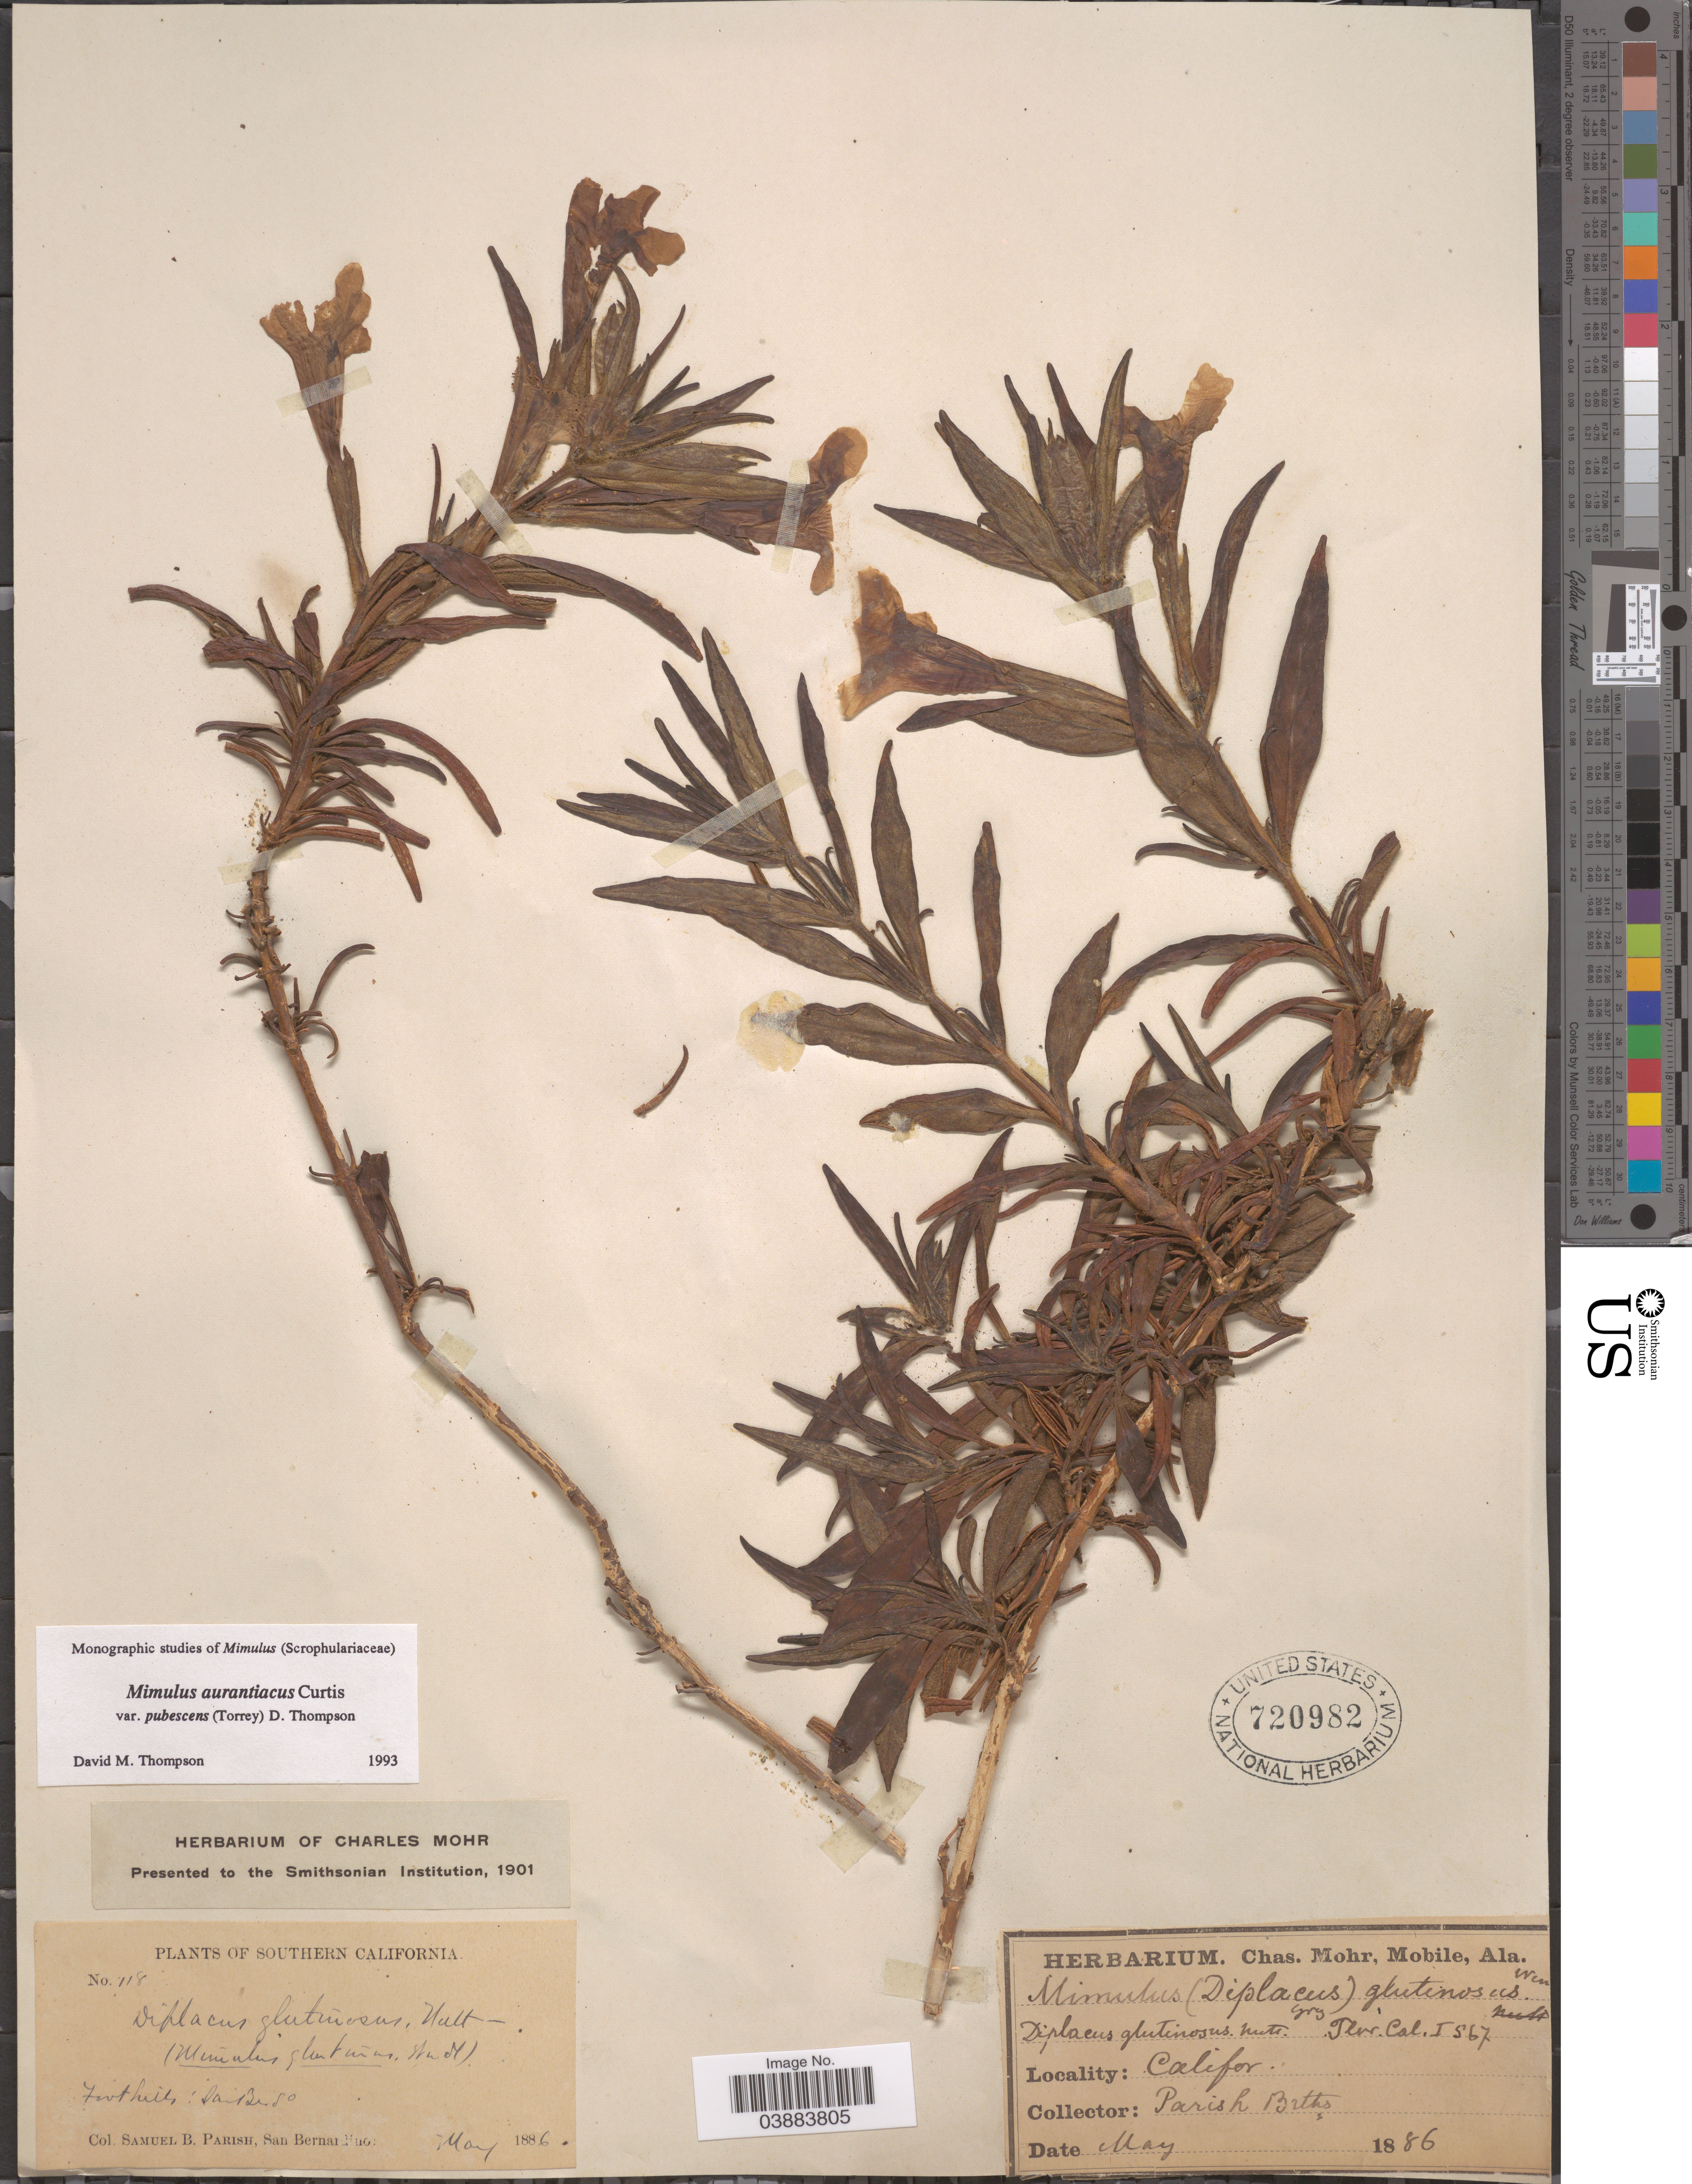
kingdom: Plantae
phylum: Tracheophyta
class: Magnoliopsida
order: Lamiales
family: Phrymaceae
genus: Diplacus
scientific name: Diplacus aurantiacus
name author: (Curtis) Jeps.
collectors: S. B. Parish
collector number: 718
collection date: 1886-05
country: United States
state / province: California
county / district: San Bernardino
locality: Southern California. Foothills; SanBernardino.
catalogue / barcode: US 720982